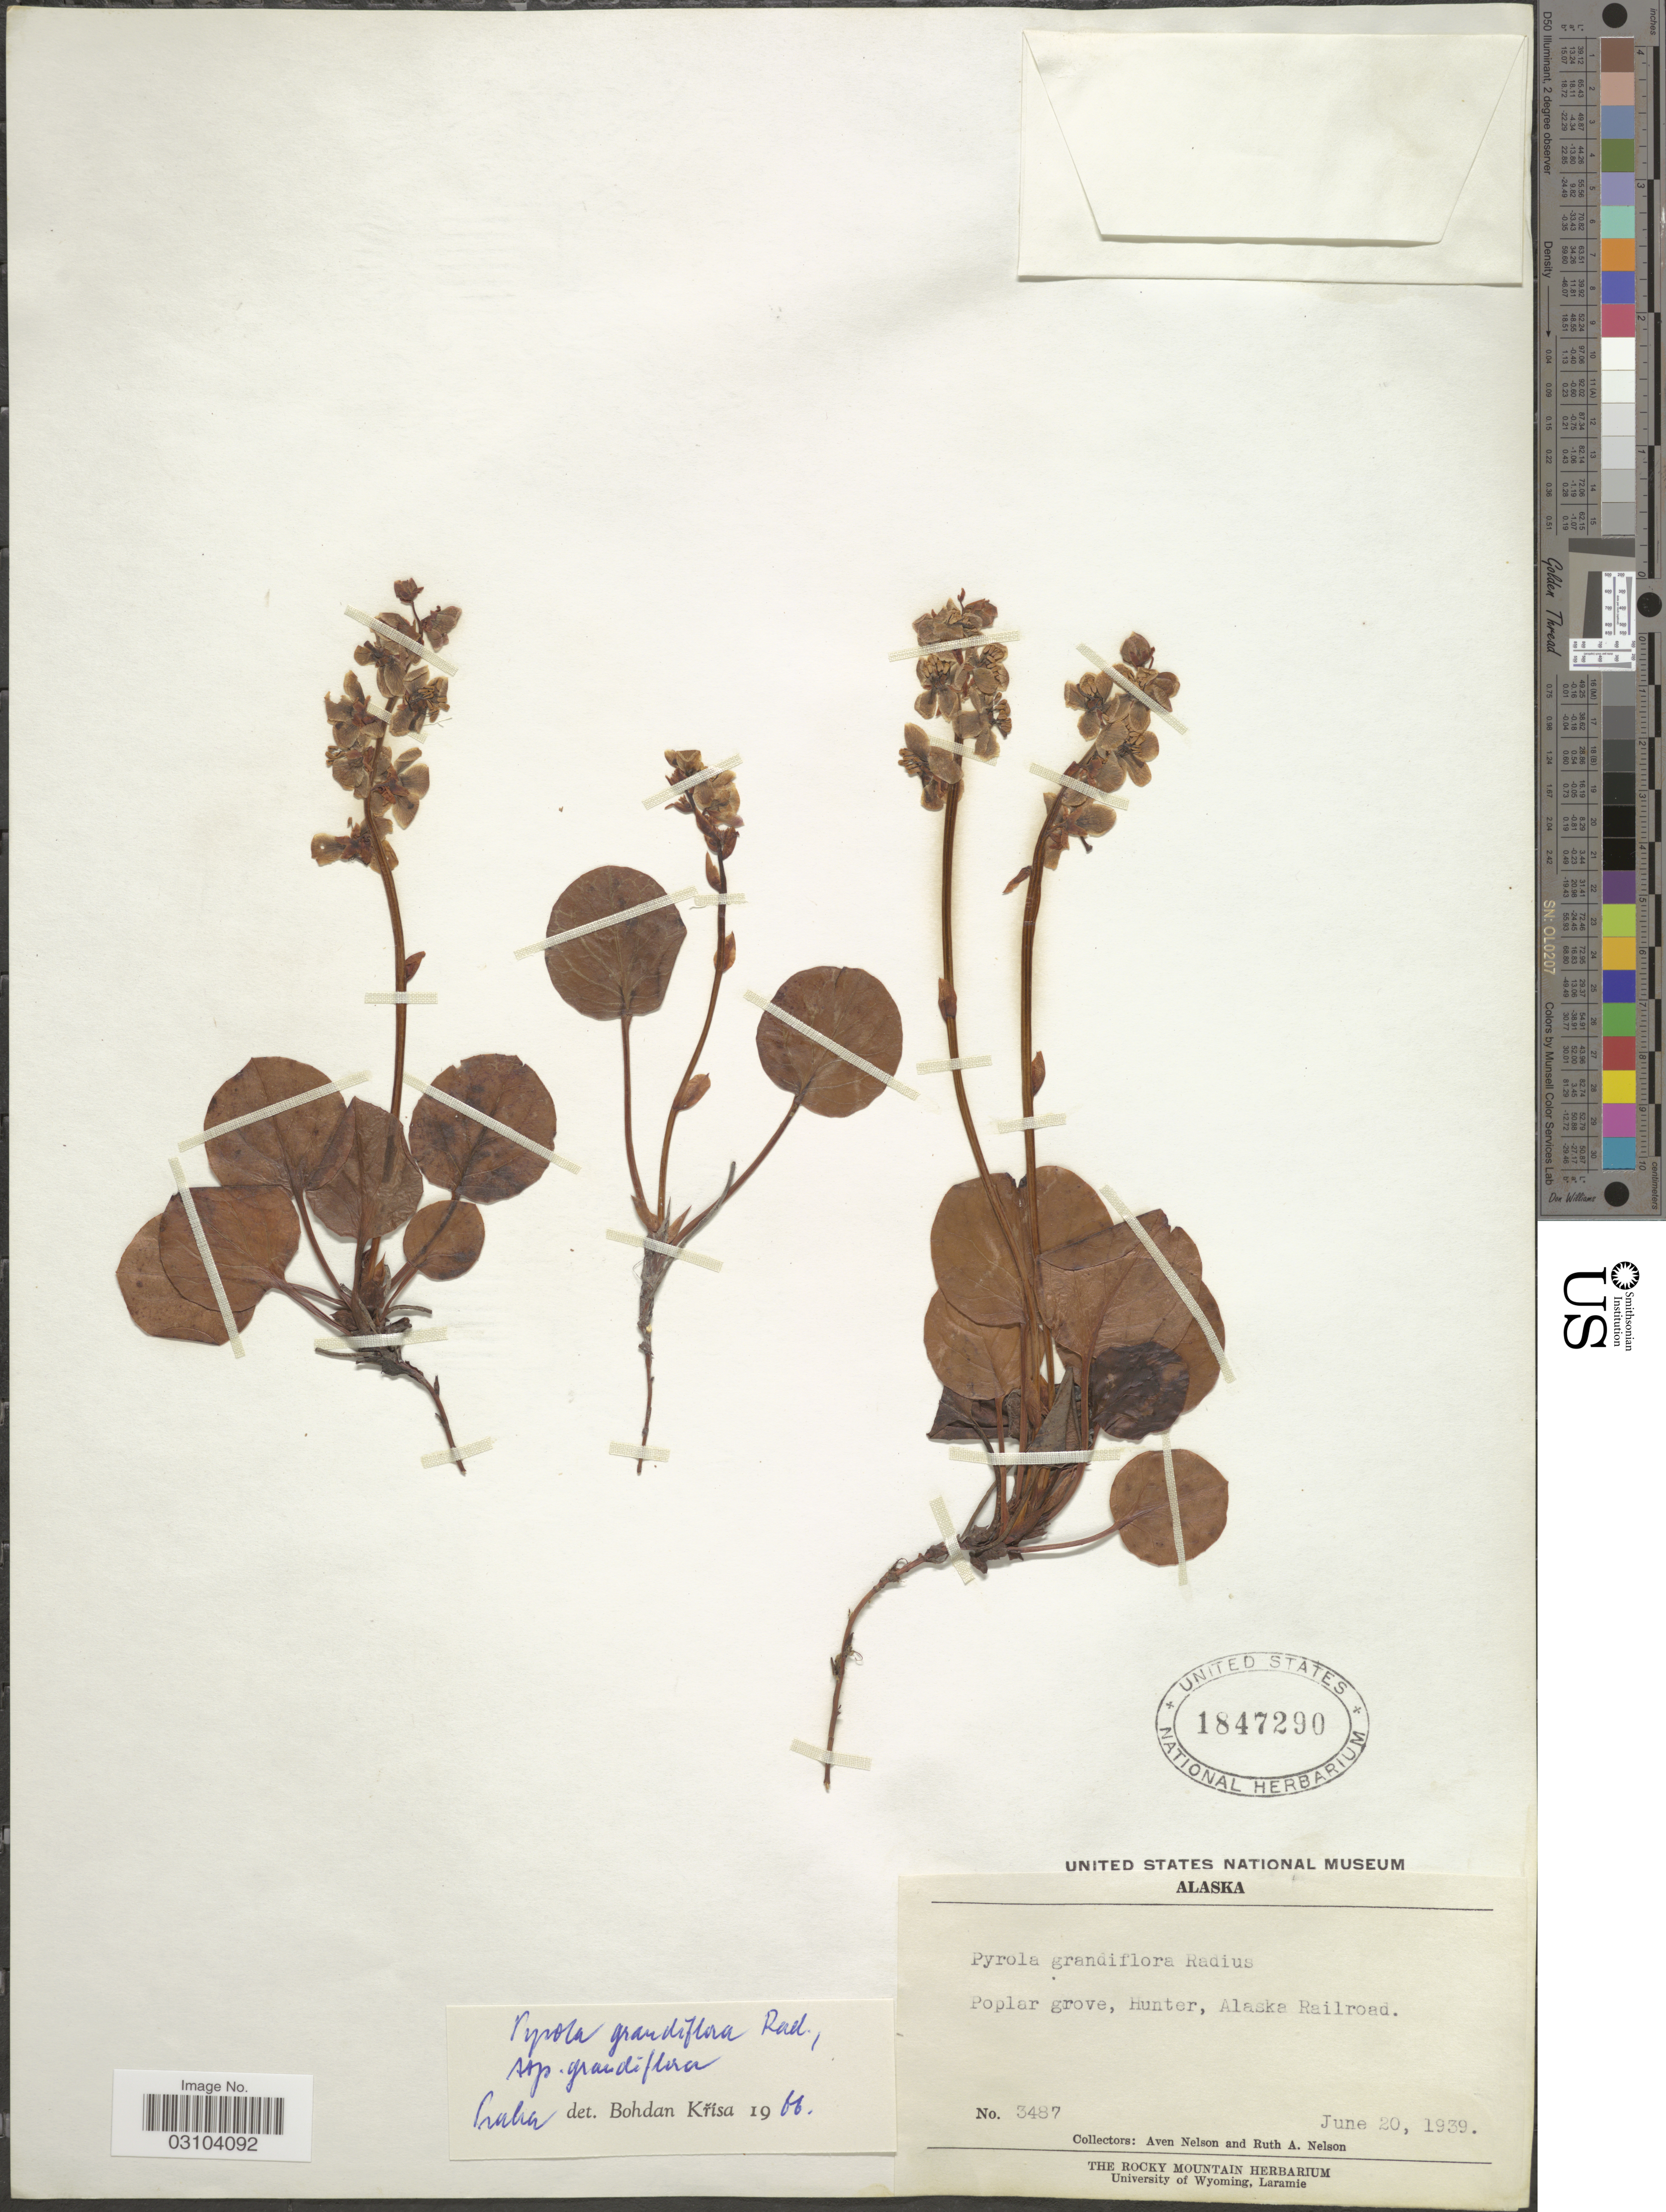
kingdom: Plantae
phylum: Tracheophyta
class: Magnoliopsida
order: Ericales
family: Ericaceae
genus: Pyrola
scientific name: Pyrola grandiflora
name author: Radius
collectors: A. Nelson & R. A. Nelson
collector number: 3487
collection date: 1939-06-20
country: United States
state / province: Alaska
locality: Poplar grove, Hunter, Alaska Railroad.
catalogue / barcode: US 1847290